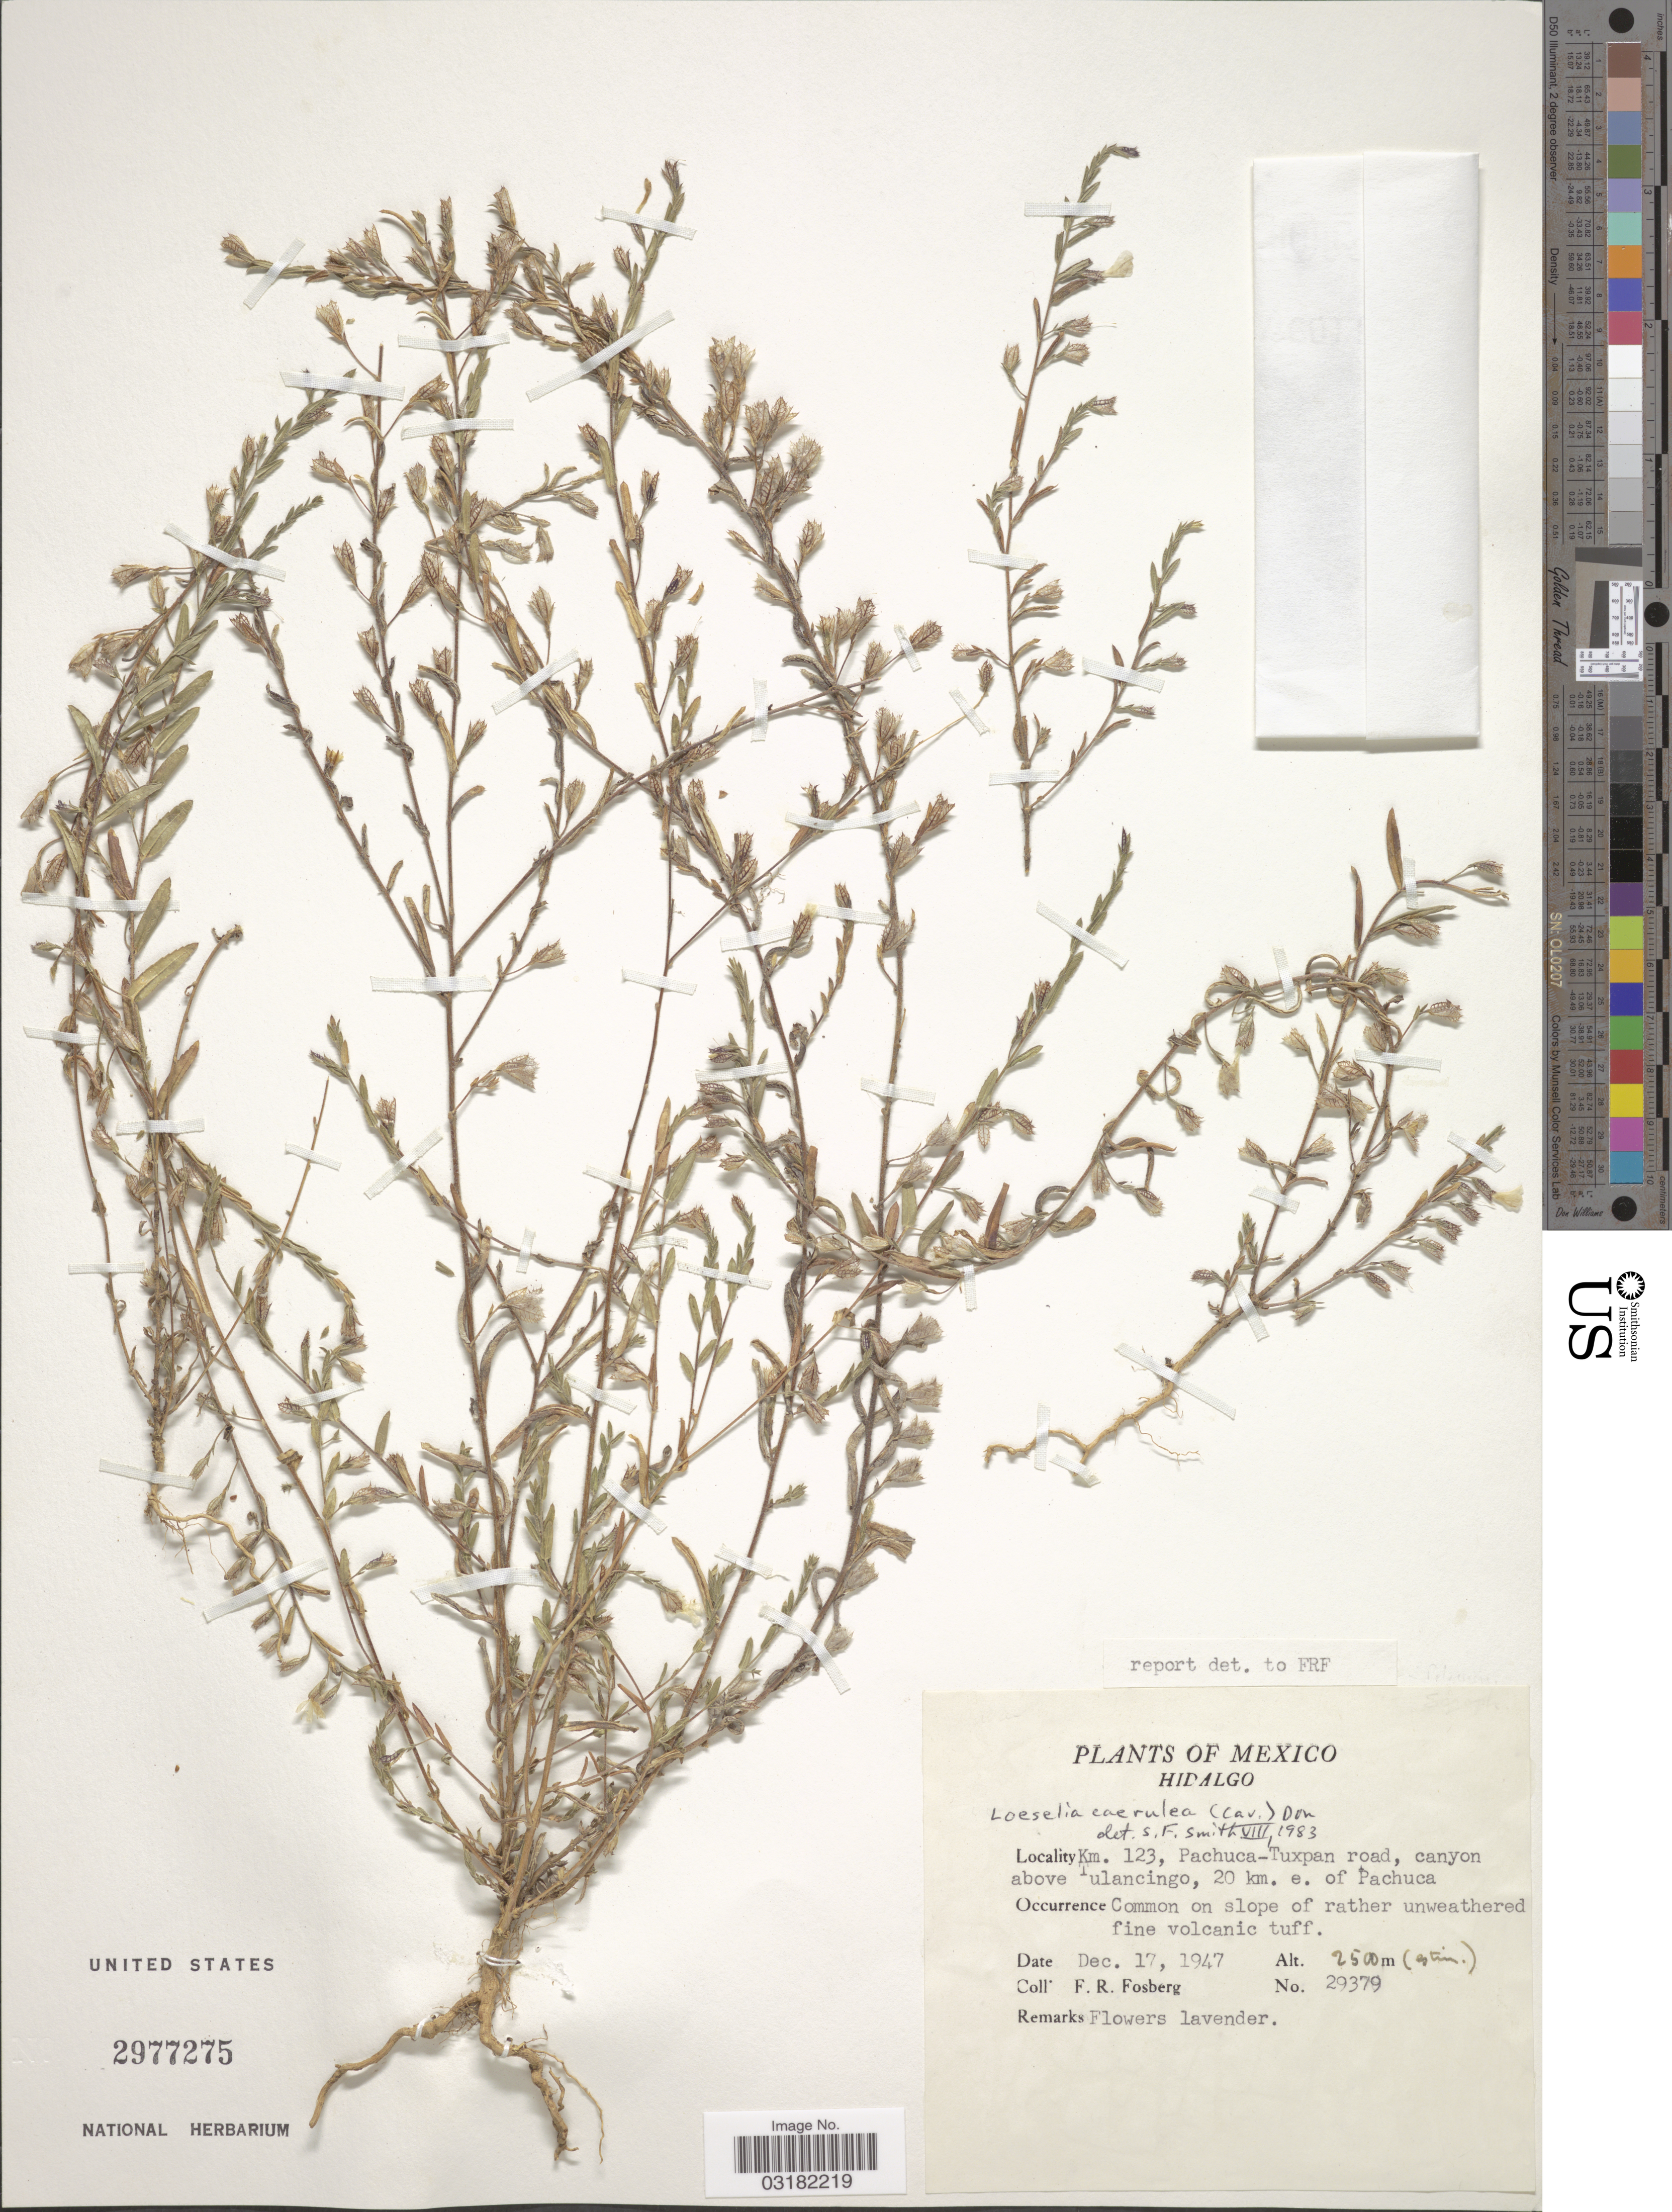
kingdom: Plantae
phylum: Tracheophyta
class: Magnoliopsida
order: Ericales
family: Polemoniaceae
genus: Loeselia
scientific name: Loeselia caerulea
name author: (Cav.) G. Don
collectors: F. R. Fosberg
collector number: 29379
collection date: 1947-12-17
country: Mexico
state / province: Hidalgo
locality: Km. 123, Pachuca-Tuxpan road, canyon above Tulancingo, 20 km. e. of Pachuca.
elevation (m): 2500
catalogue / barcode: US 2977275